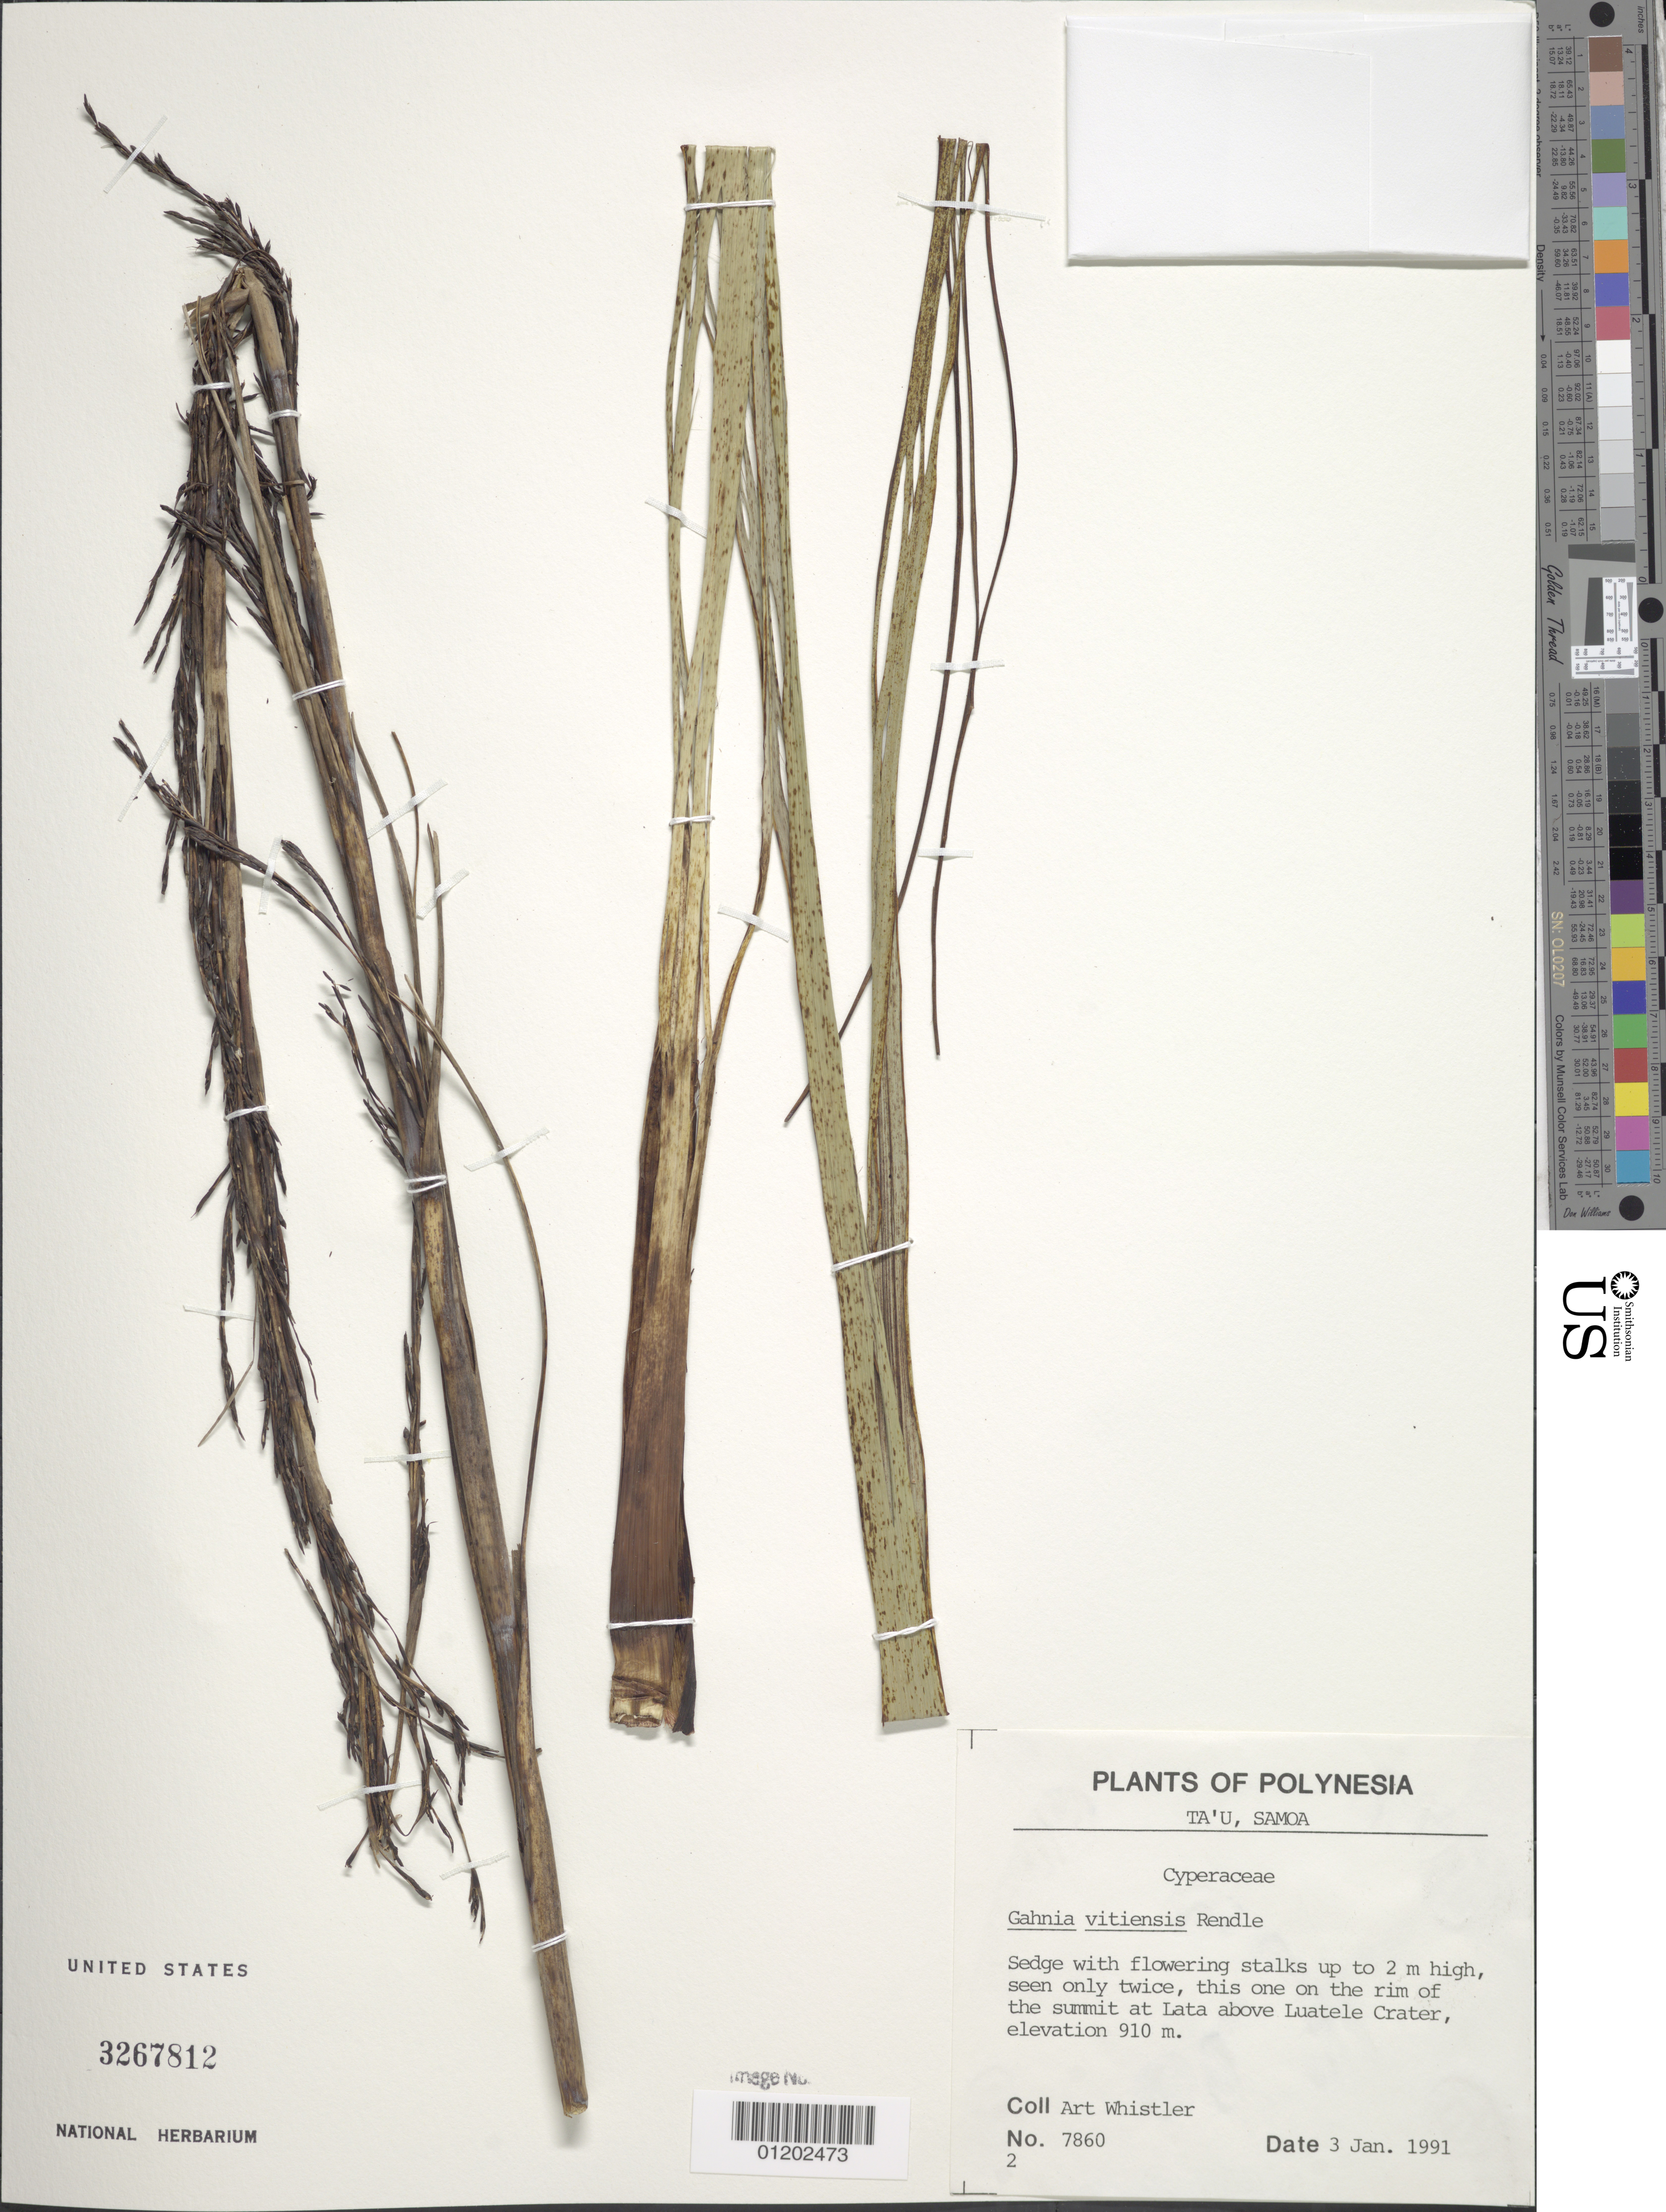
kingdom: Plantae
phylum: Tracheophyta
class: Liliopsida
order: Poales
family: Cyperaceae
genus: Gahnia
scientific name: Gahnia vitiensis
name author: Rendle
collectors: A. Whistler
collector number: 7860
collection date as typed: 03 Jan 1991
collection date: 1991-01-03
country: American Samoa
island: Ta'u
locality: Mt. Lata above Luatele Crater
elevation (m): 910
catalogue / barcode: US 3267812